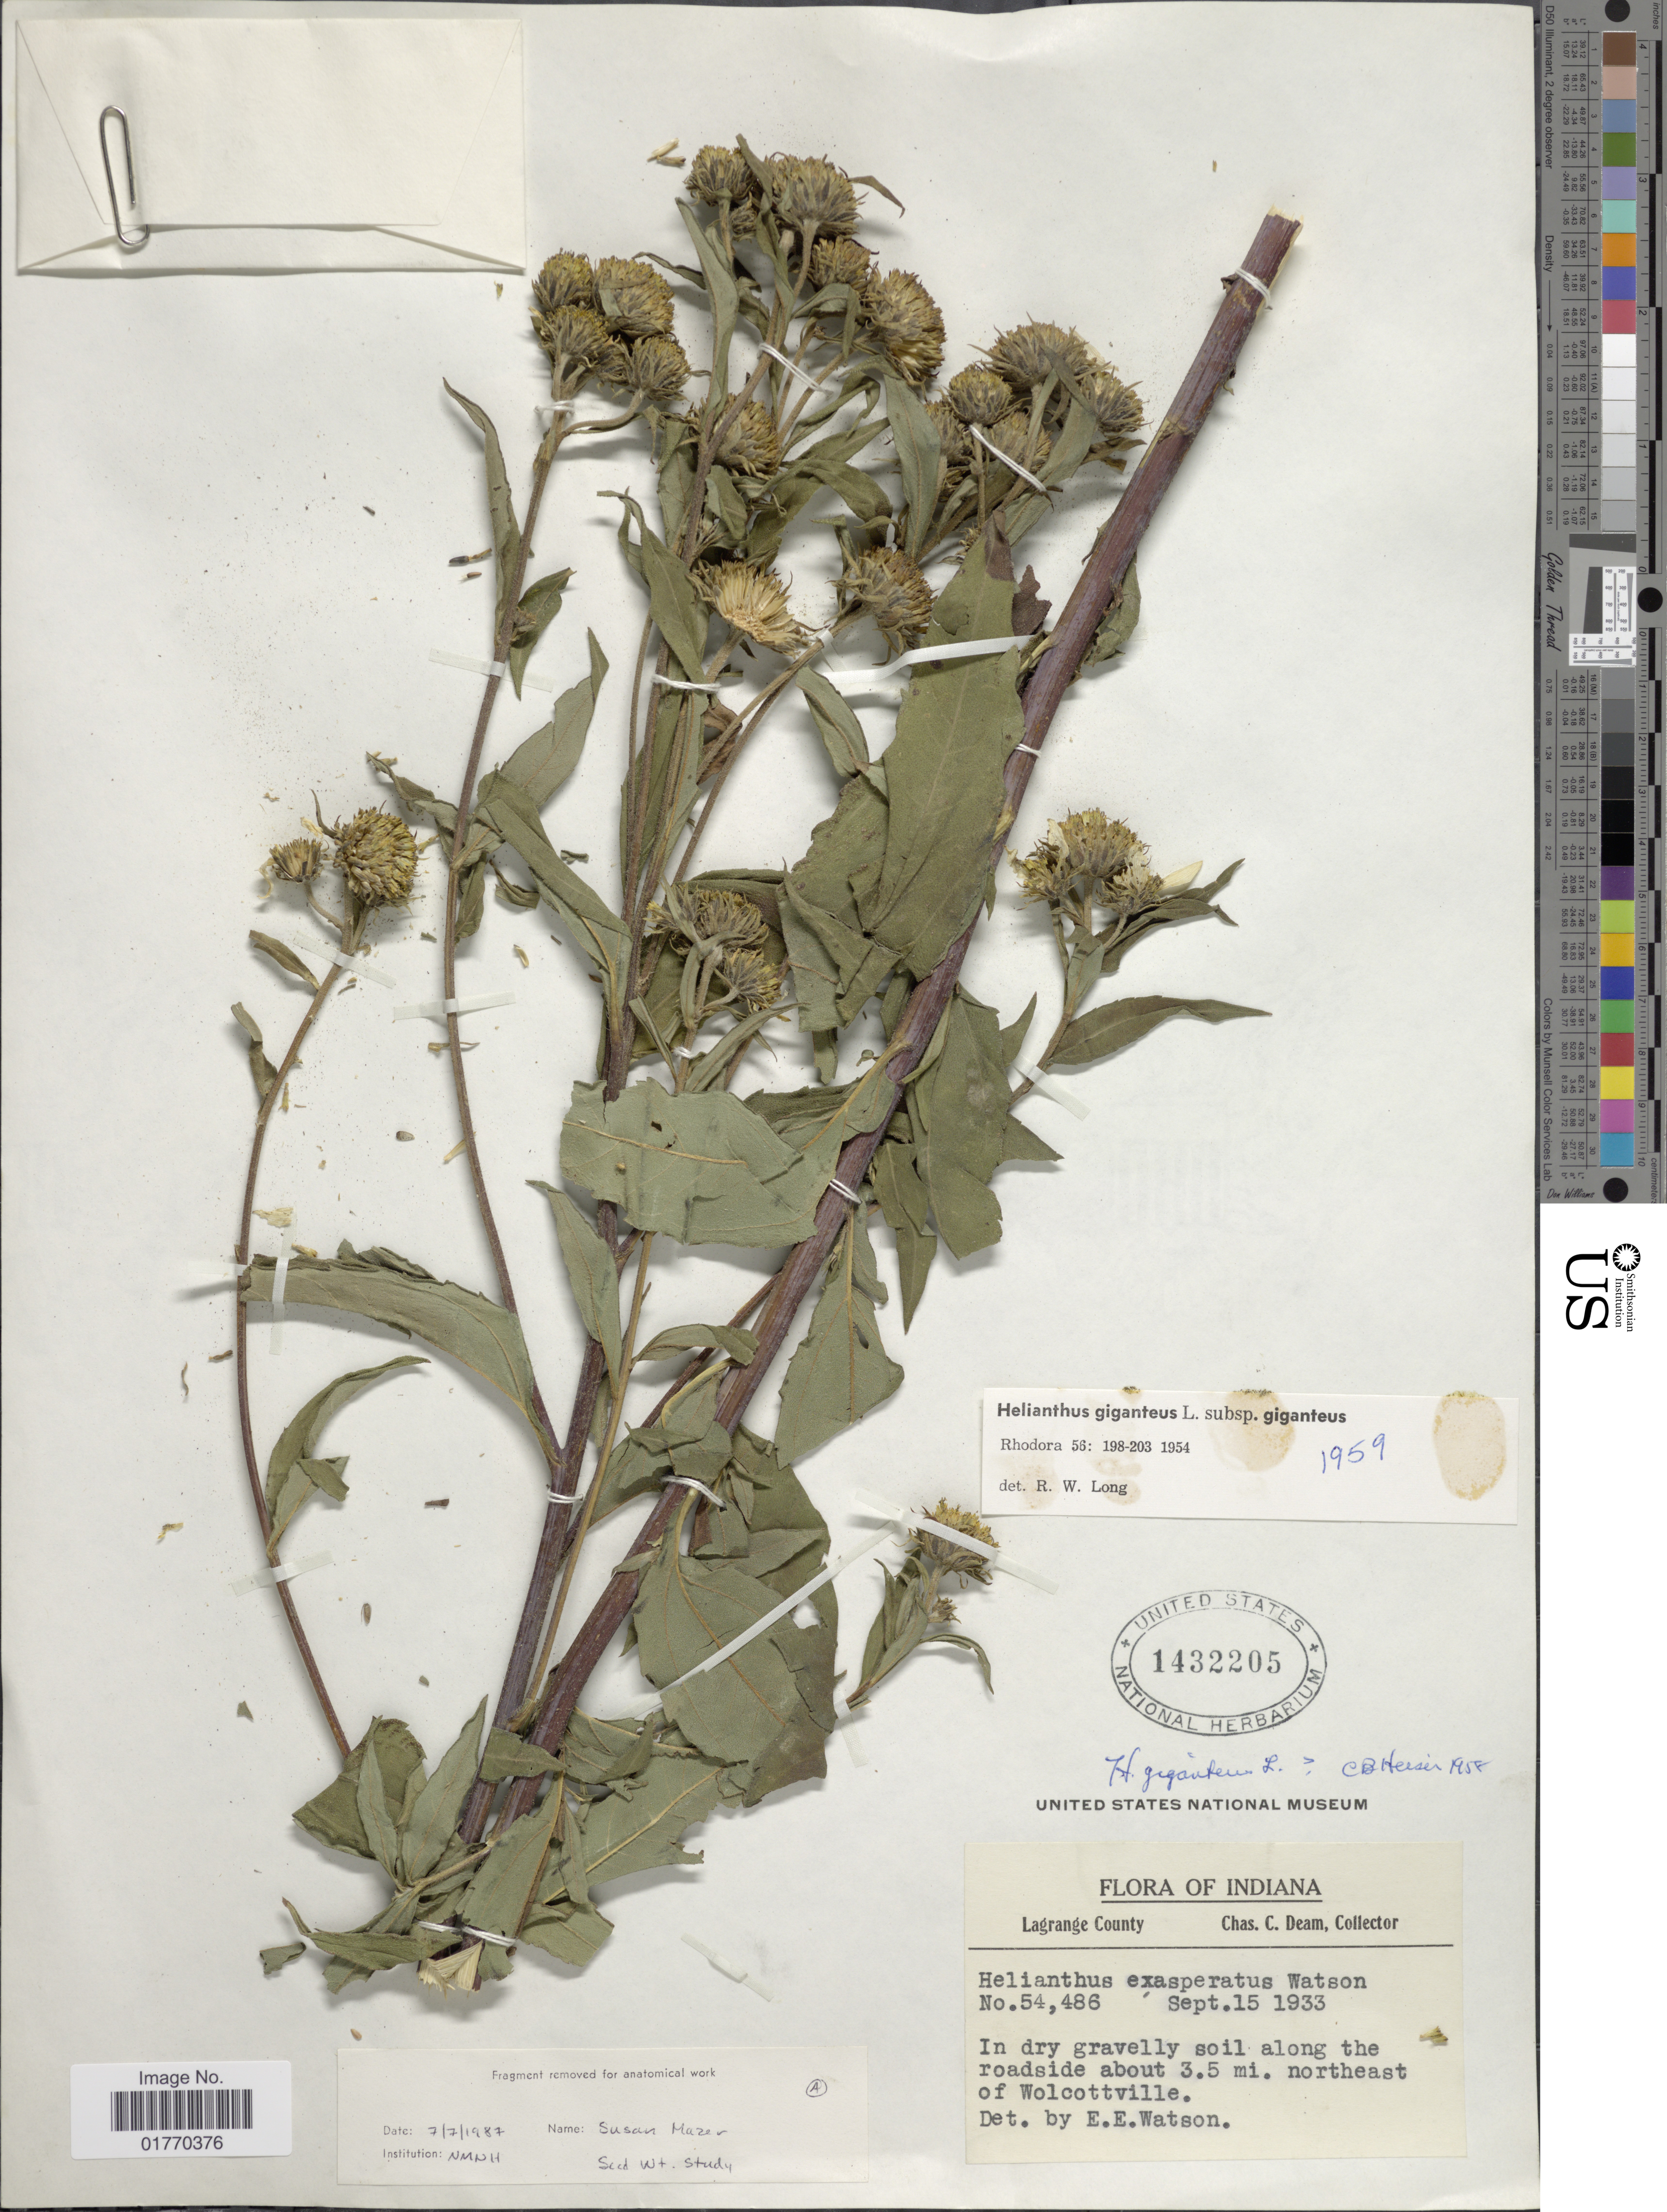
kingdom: Plantae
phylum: Tracheophyta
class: Magnoliopsida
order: Asterales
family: Asteraceae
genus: Helianthus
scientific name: Helianthus giganteus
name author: L.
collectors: C. C. Deam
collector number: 54486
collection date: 1933-09-15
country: United States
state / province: Indiana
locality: Along the roadside about 3.5 mi. northeast of Wolcottville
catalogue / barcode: US 1432205